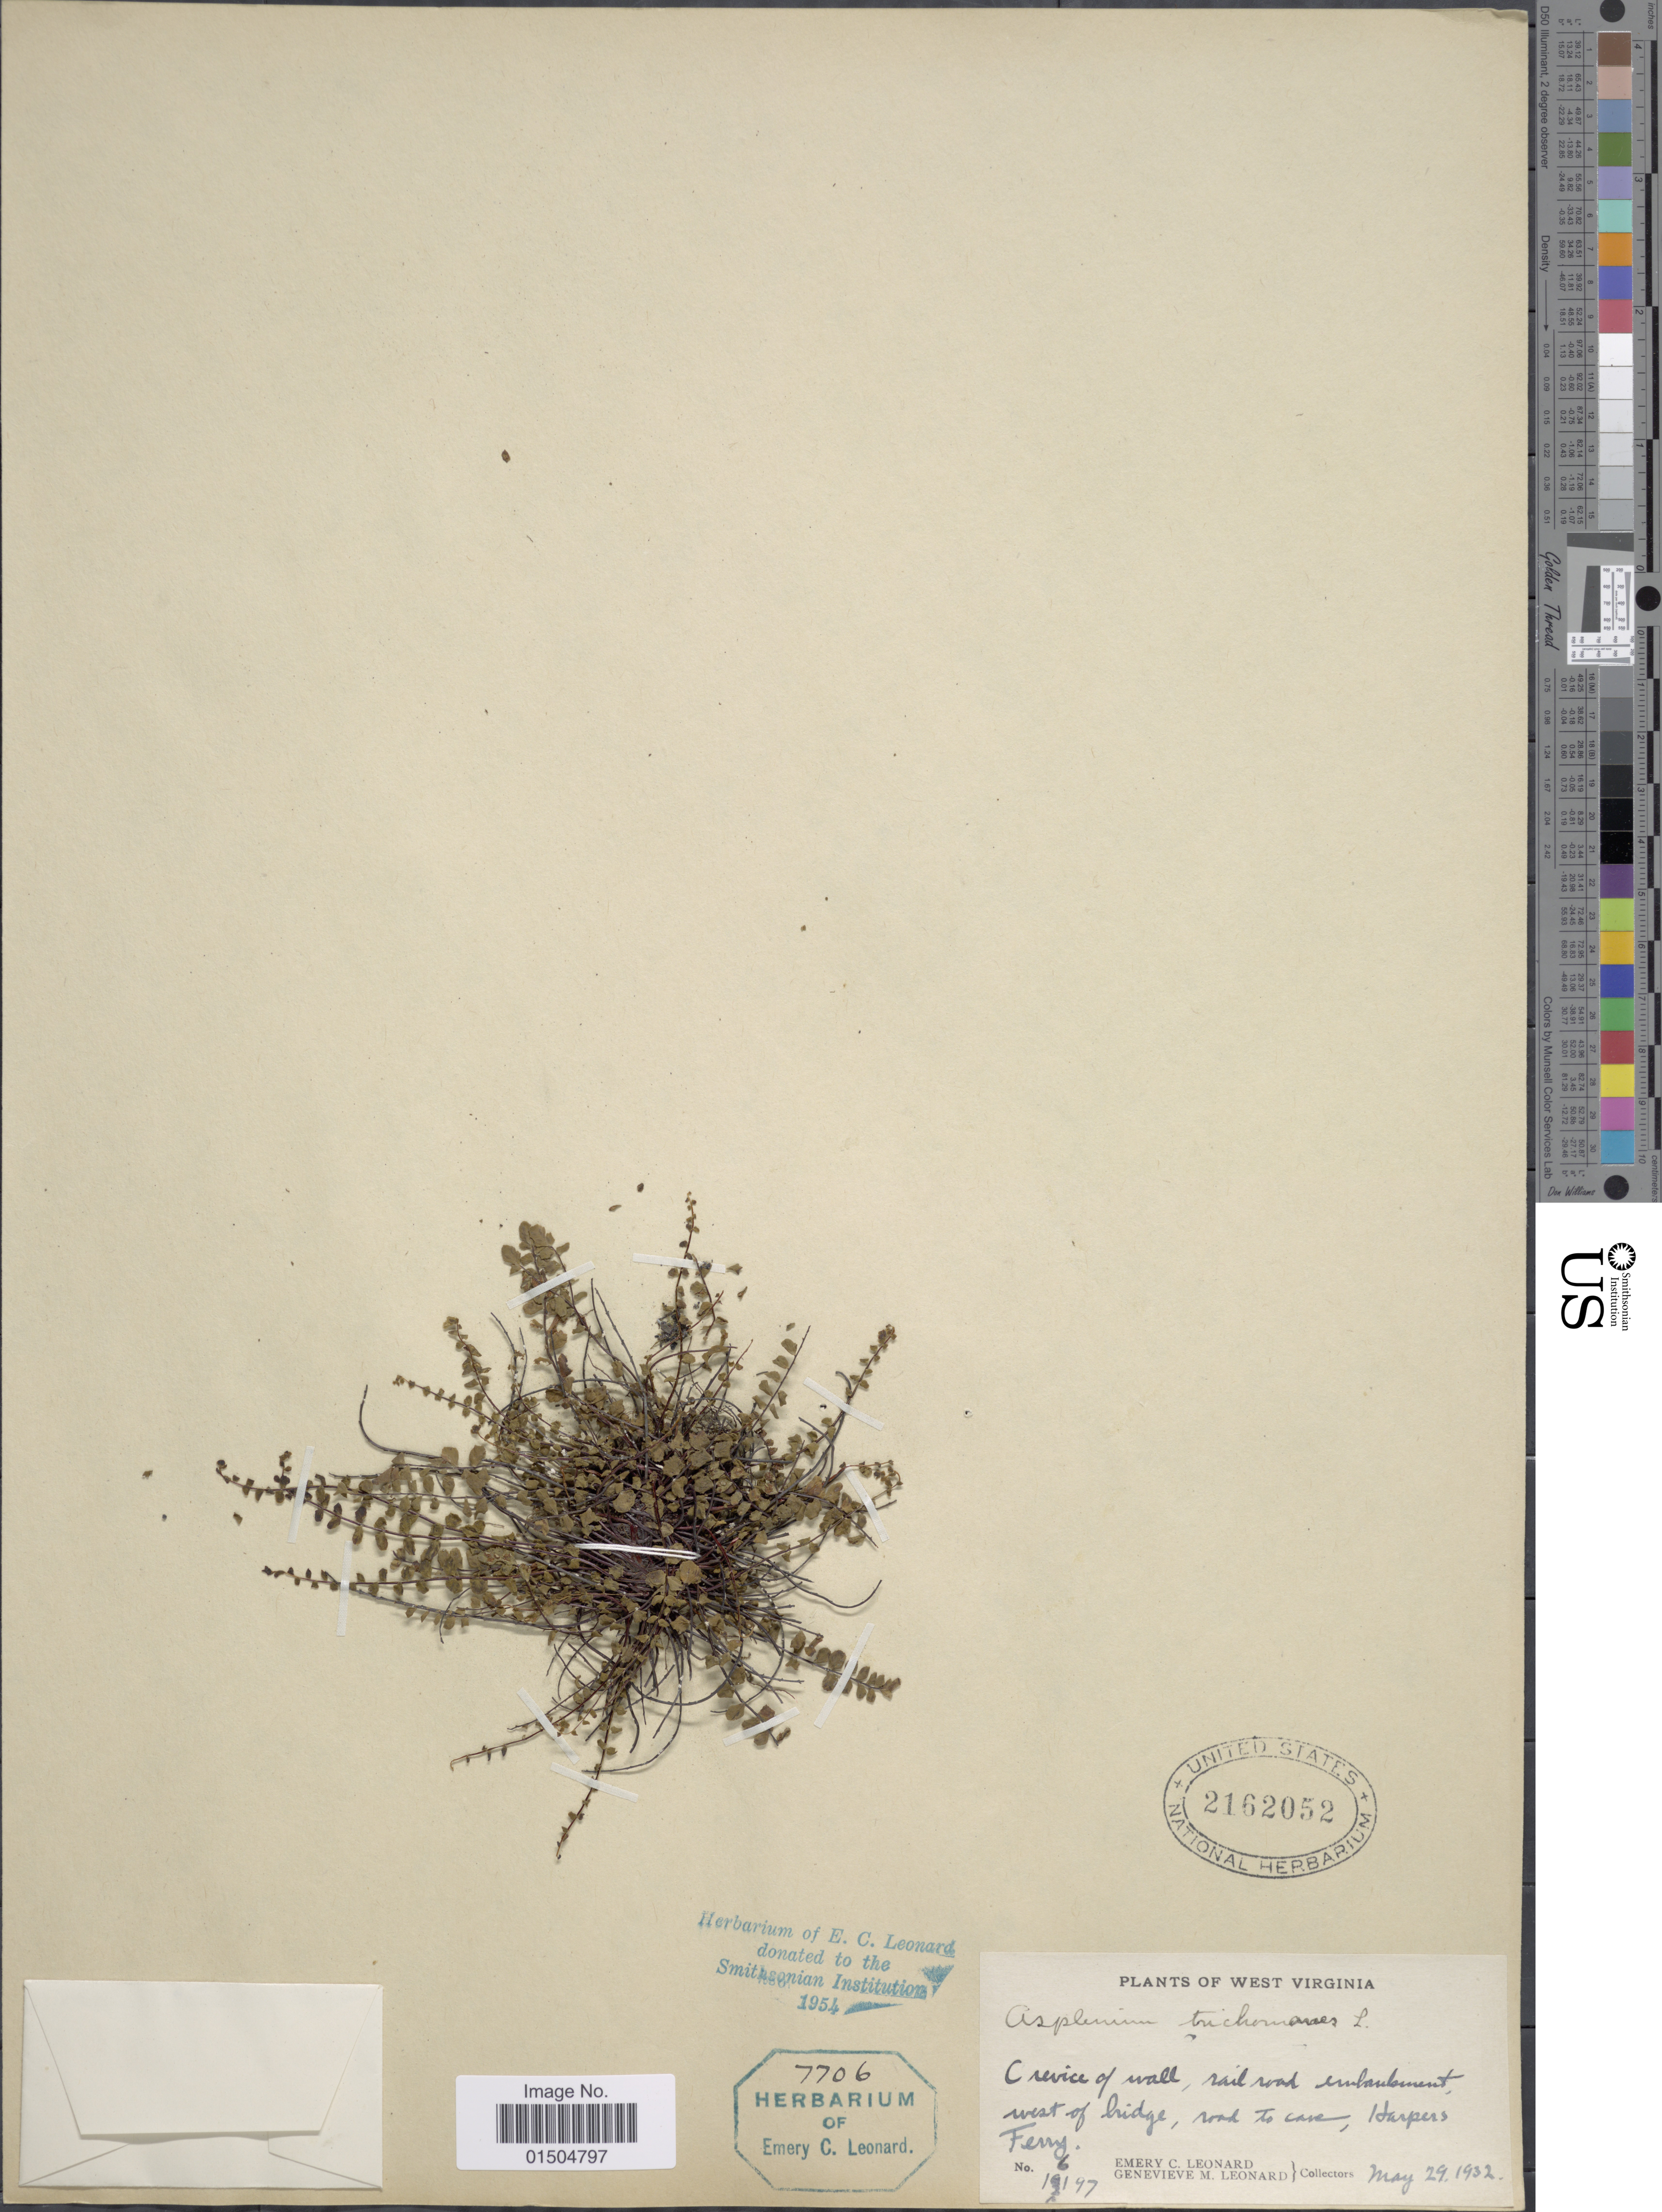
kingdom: Plantae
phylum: Tracheophyta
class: Polypodiopsida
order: Polypodiales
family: Aspleniaceae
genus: Asplenium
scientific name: Asplenium trichomanes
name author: L.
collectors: E. C. Leonard & G. M. Leonard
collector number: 16197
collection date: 1932-05-29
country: United States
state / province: West Virginia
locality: Crevice of wall, rail road embankment, west of bridge, road to cave, Harper's Ferry.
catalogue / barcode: US 2162052